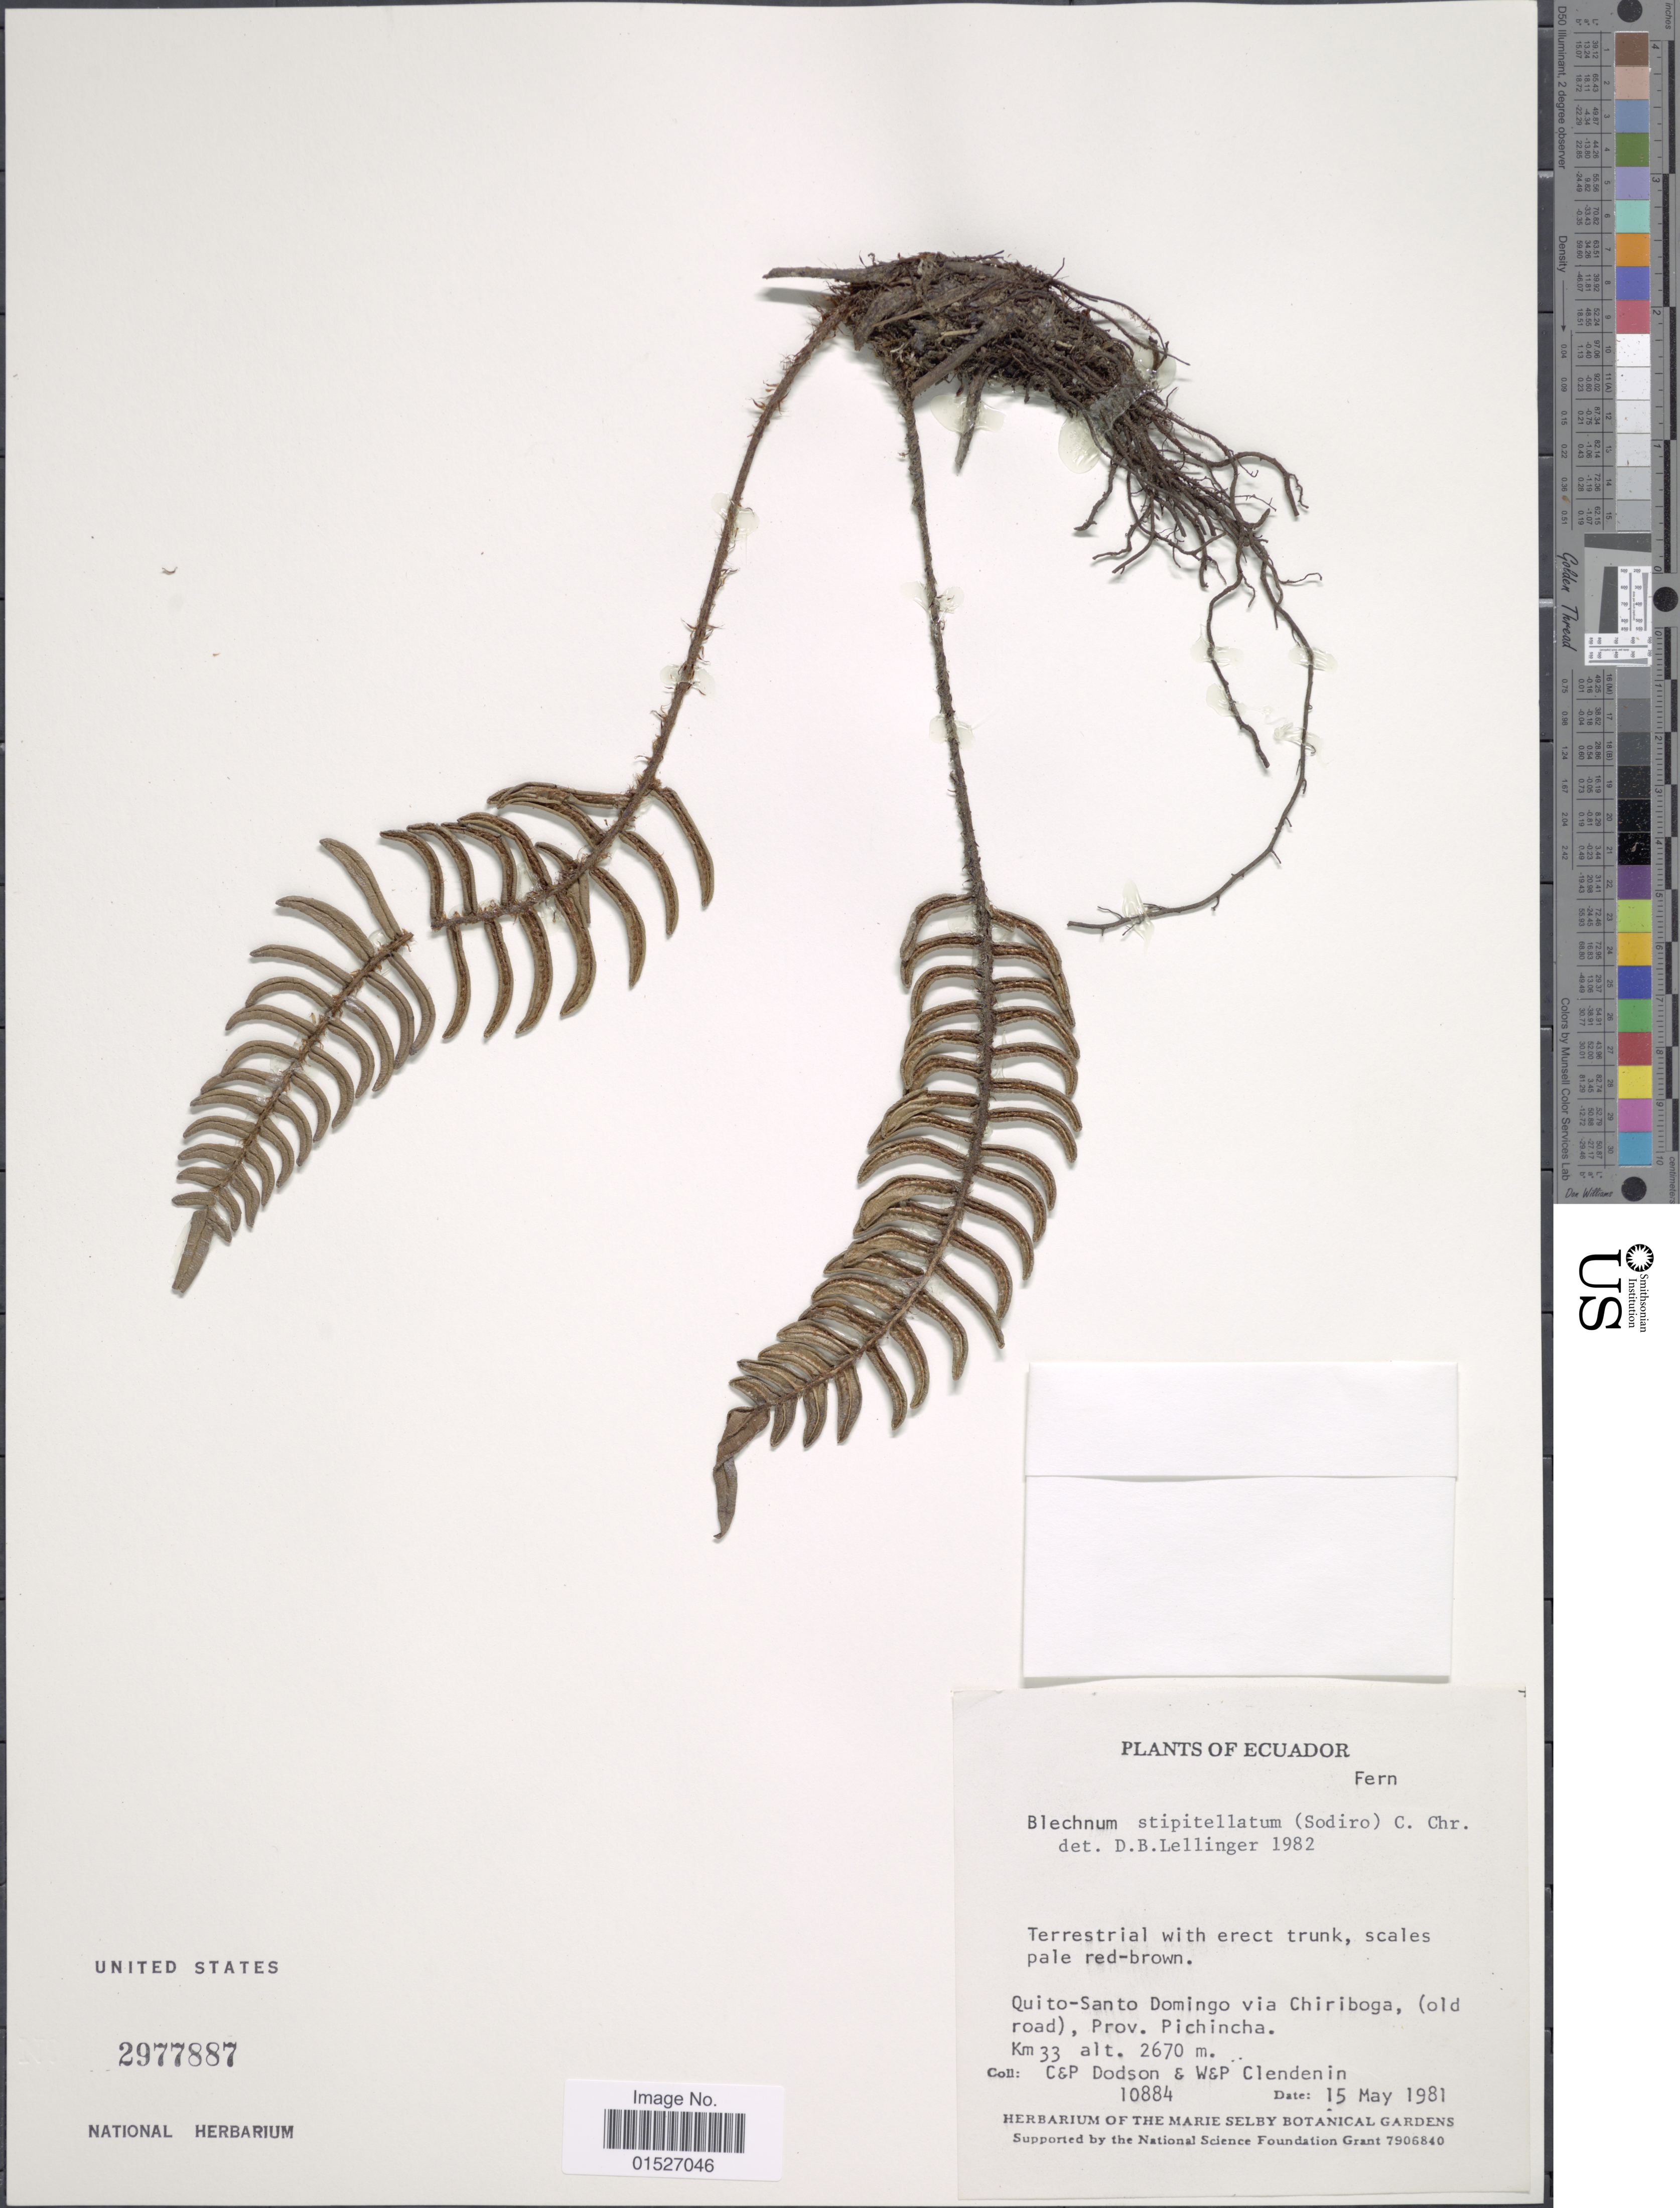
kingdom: Plantae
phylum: Tracheophyta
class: Polypodiopsida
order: Polypodiales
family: Blechnaceae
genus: Blechnum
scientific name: Blechnum stipitellatum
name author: (Sodiro) C. Chr.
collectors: C. Dodson, P. M. Dodson, W. Clendenin & P. Clendenin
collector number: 10884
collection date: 1981-05-15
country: Ecuador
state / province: Pichincha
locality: Quito-Santo Domingo via Chiriboga, (old road), Prov. Pichincha, Km 33.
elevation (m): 2670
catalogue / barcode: US 2977887